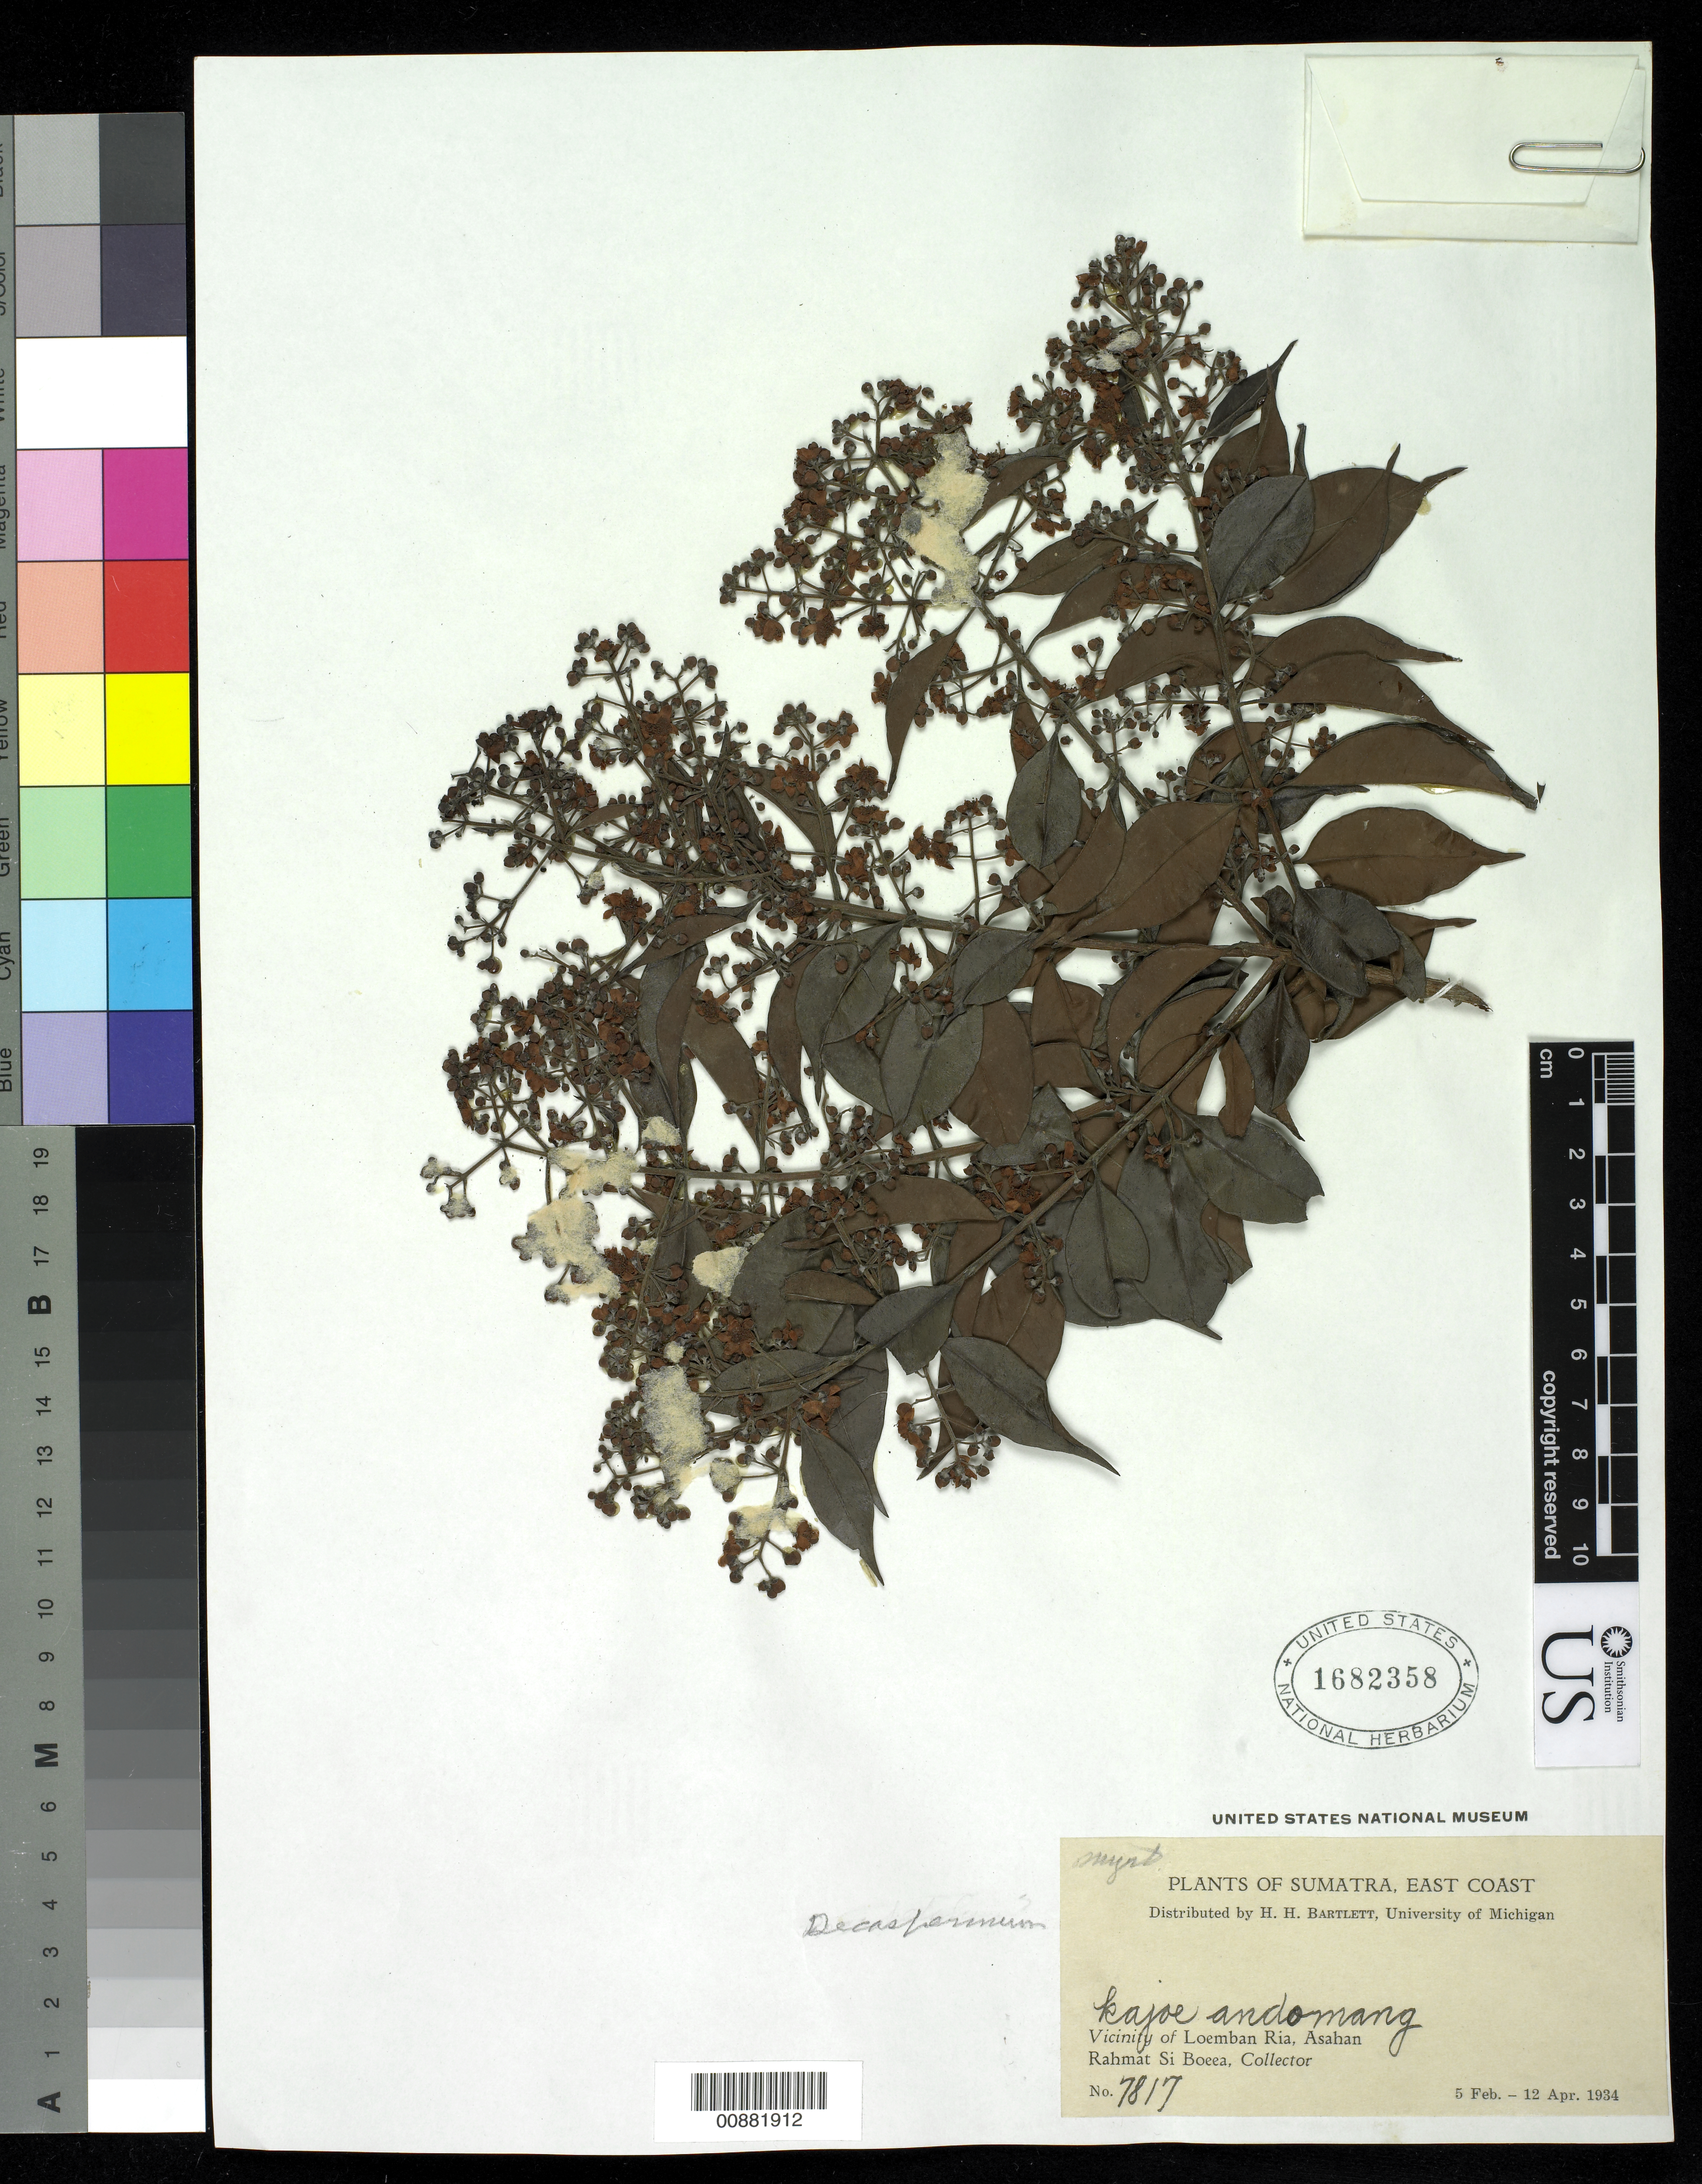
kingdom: Plantae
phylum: Tracheophyta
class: Magnoliopsida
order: Myrtales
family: Myrtaceae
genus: Decaspermum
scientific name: Decaspermum sp.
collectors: Rahmat Si Boeea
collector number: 7817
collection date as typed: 05 Feb 1934 to 12 Apr 1934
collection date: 1934-02-05/1934-04-12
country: Indonesia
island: Sumatra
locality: Sumatra, East Coast, vicinity of Loemban Ria, Asahan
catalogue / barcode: US 1682358